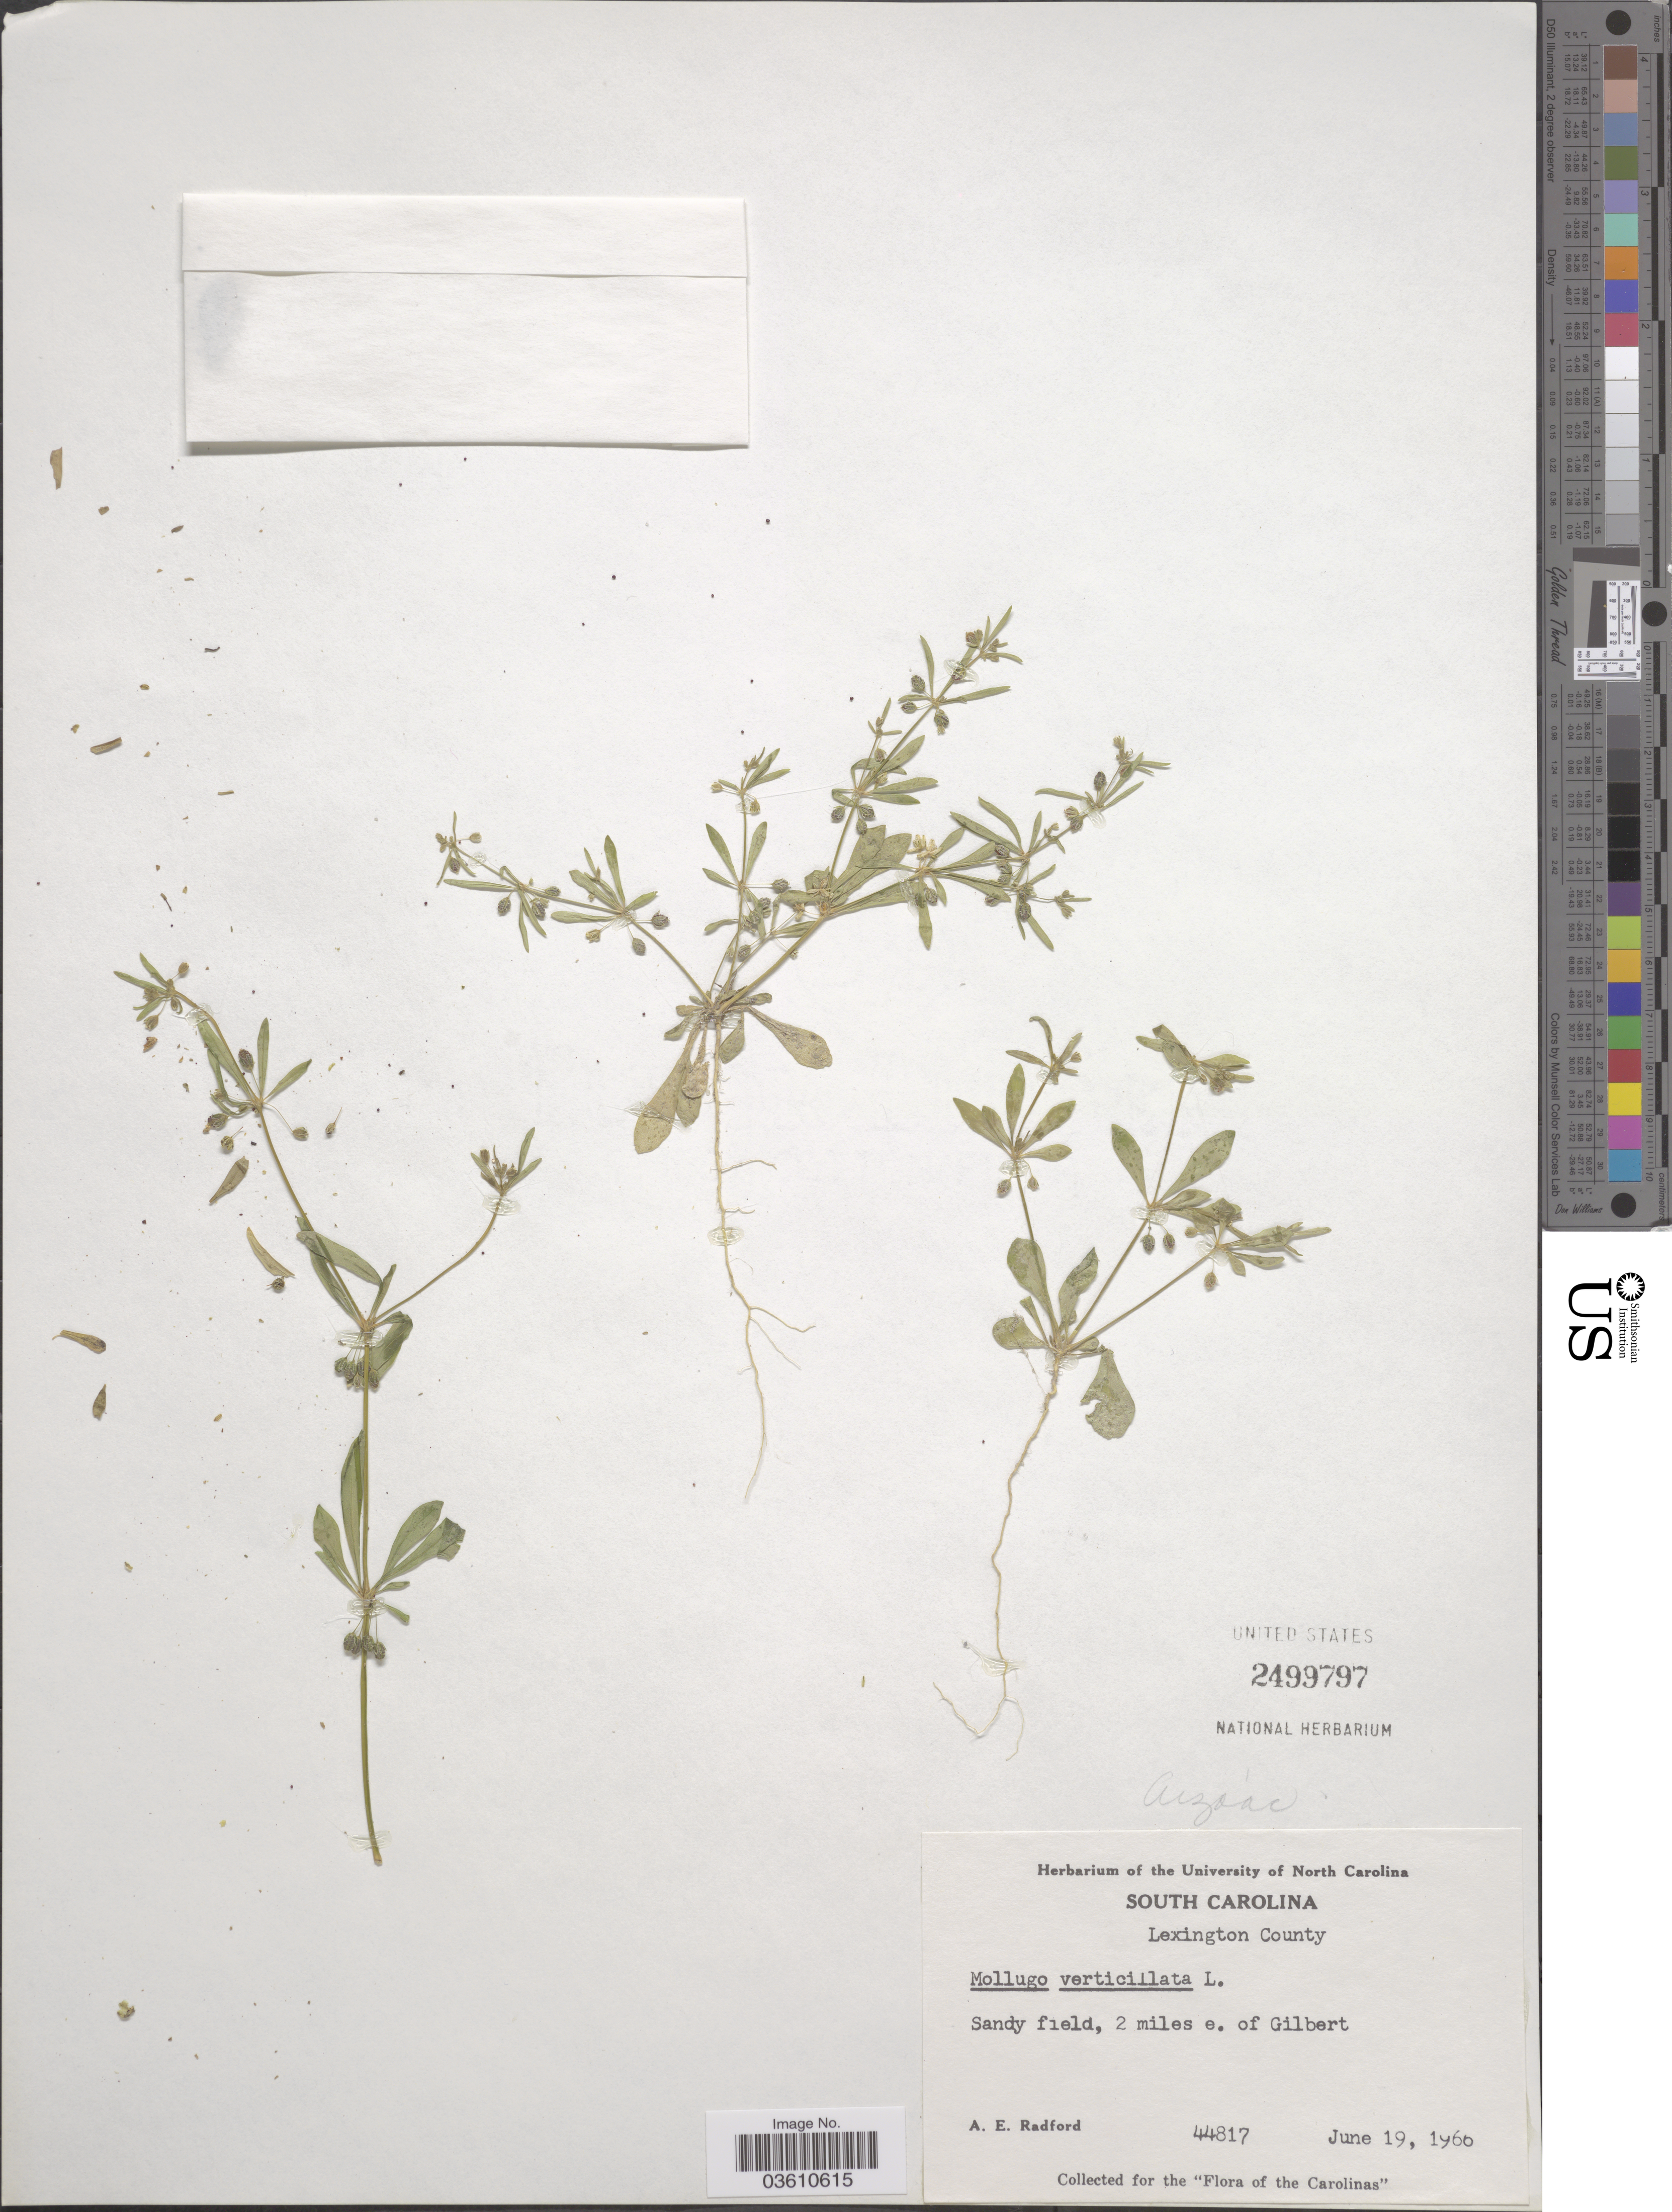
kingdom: Plantae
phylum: Tracheophyta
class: Magnoliopsida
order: Caryophyllales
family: Molluginaceae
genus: Mollugo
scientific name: Mollugo verticillata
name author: L.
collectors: A. E. Radford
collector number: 44817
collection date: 1966-06-19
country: United States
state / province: South Carolina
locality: Lexington County. 2 miles e. of Gilbert.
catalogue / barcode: US 2499797